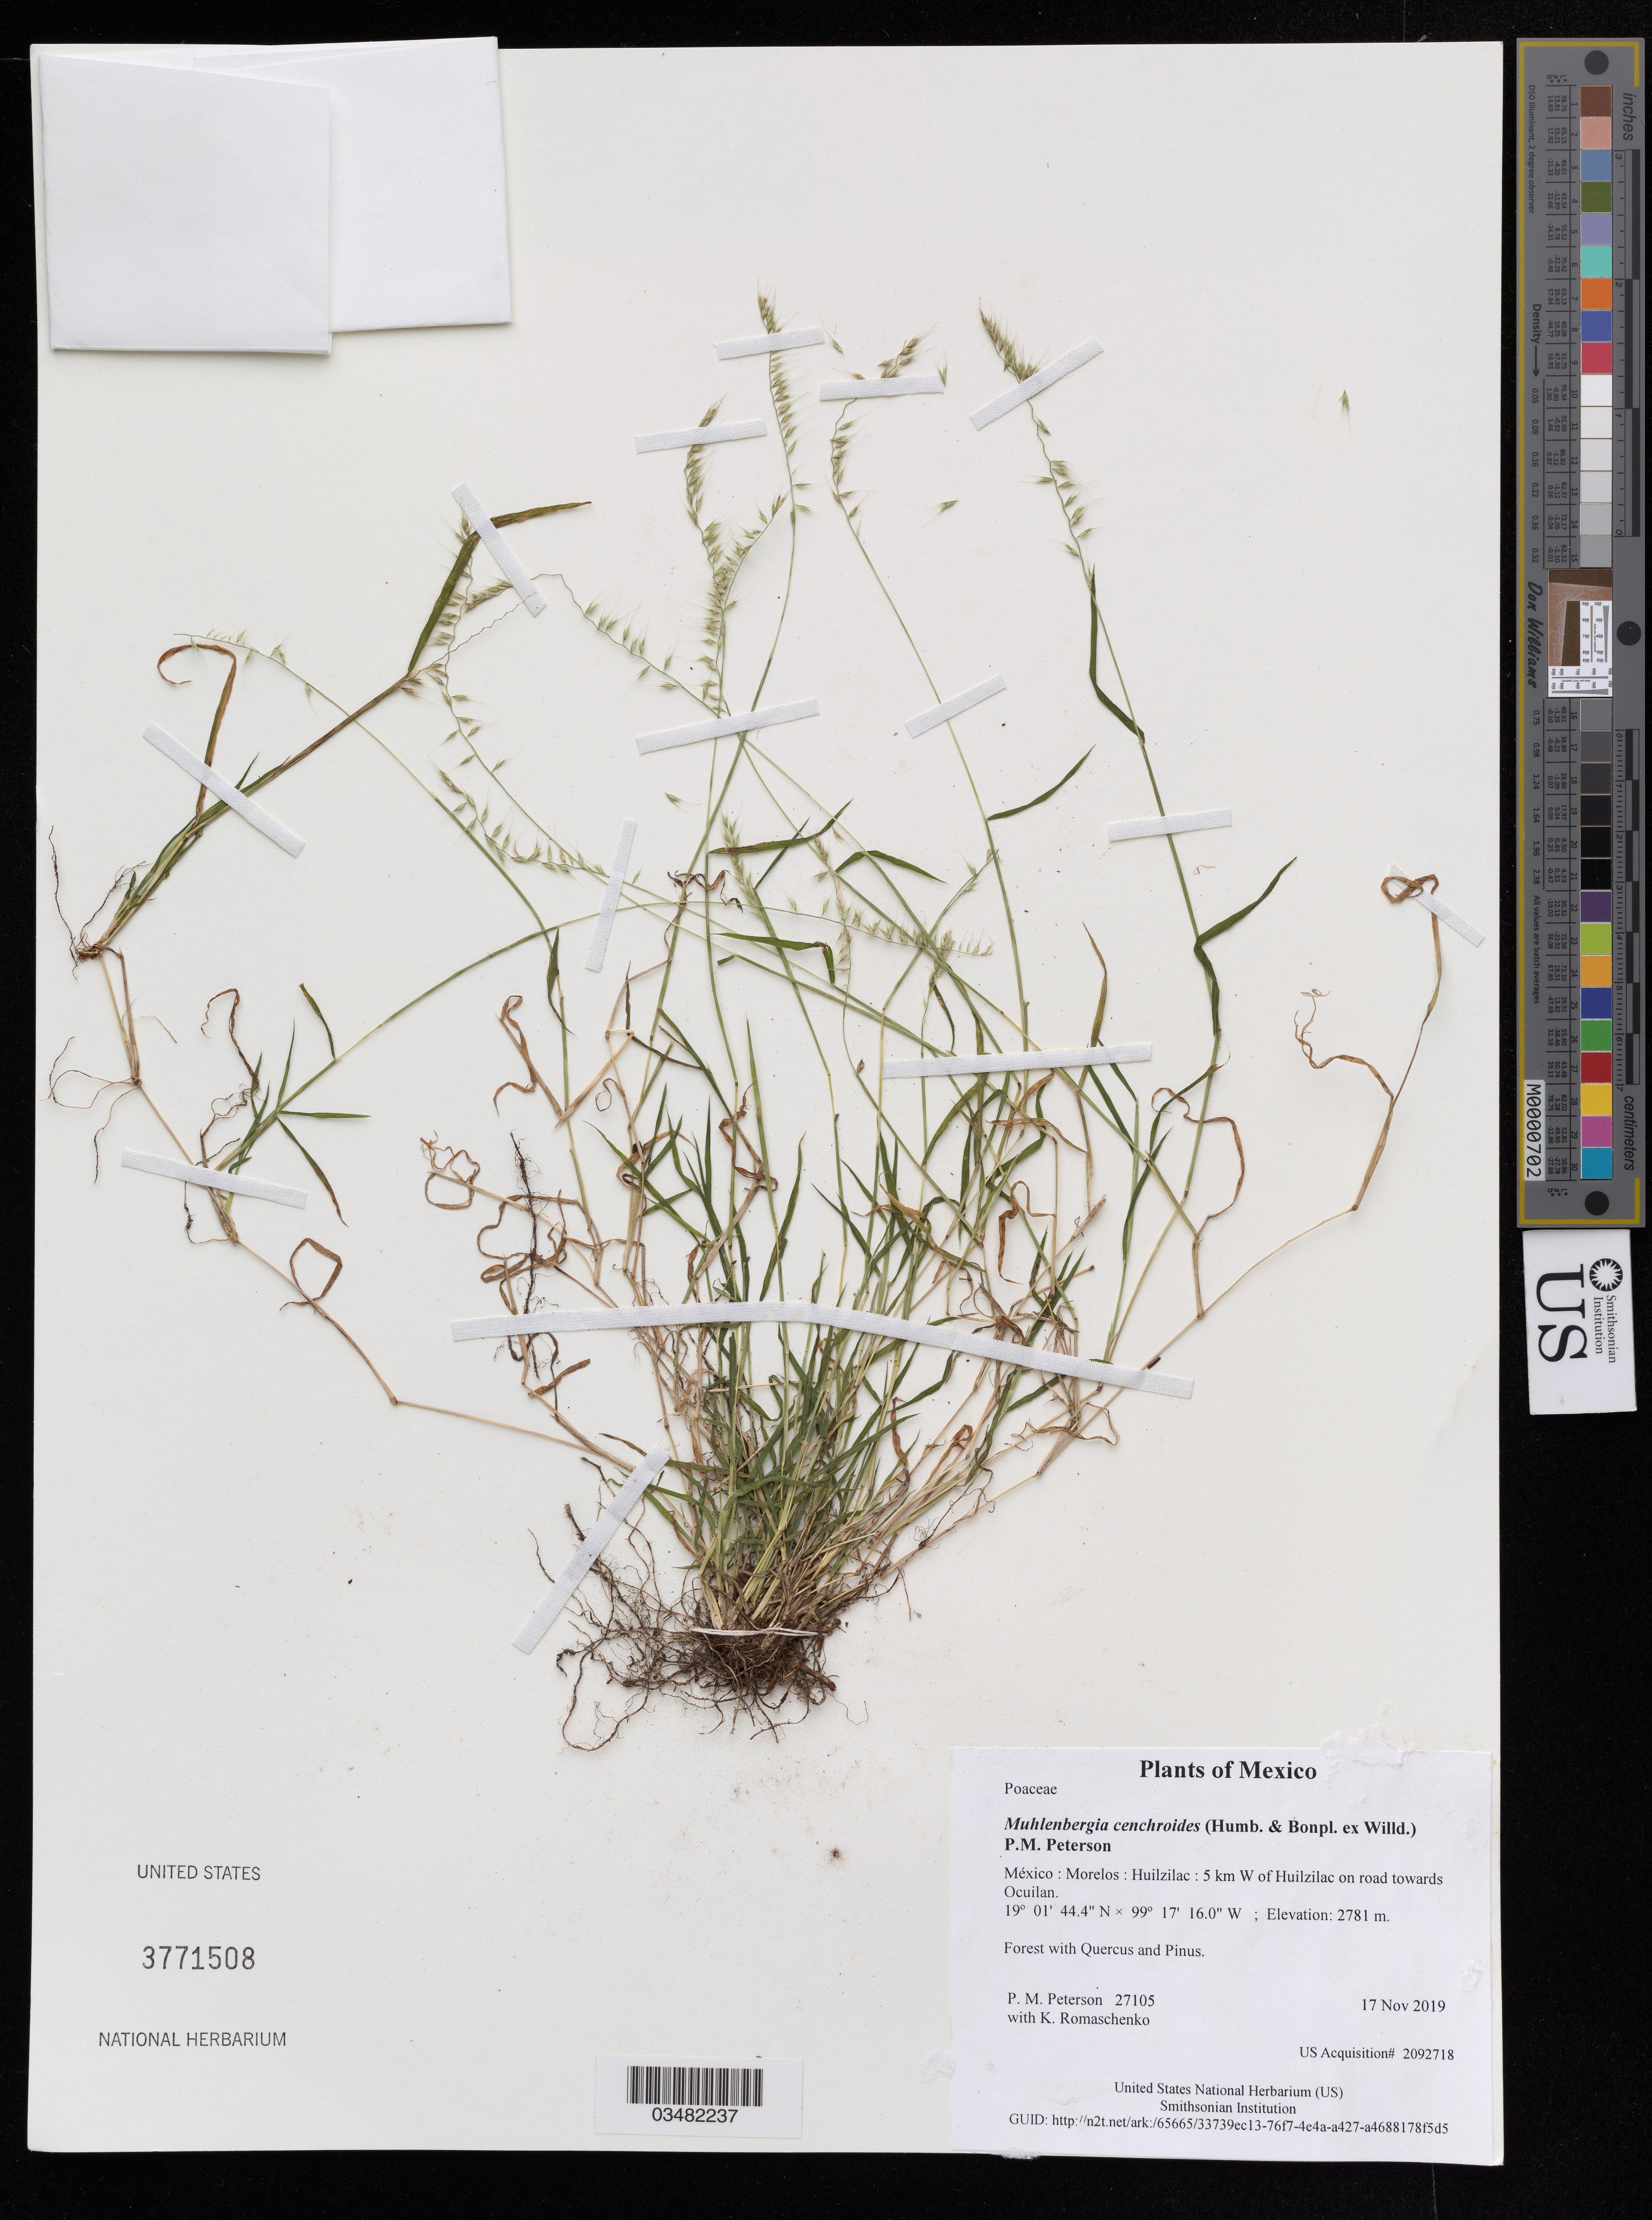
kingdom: Plantae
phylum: Tracheophyta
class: Liliopsida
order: Poales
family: Poaceae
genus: Muhlenbergia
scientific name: Muhlenbergia cenchroides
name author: (Humb. & Bonpl. ex Willd.) P.M. Peterson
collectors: P. M. Peterson & K. Romaschenko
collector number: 27105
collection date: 2019-11-17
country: México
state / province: Morelos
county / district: Huilzilac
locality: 5 km W of Huilzilac on road towards Ocuilan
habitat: Forest with Quercus and Pinus.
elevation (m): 2781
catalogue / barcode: US 3771508